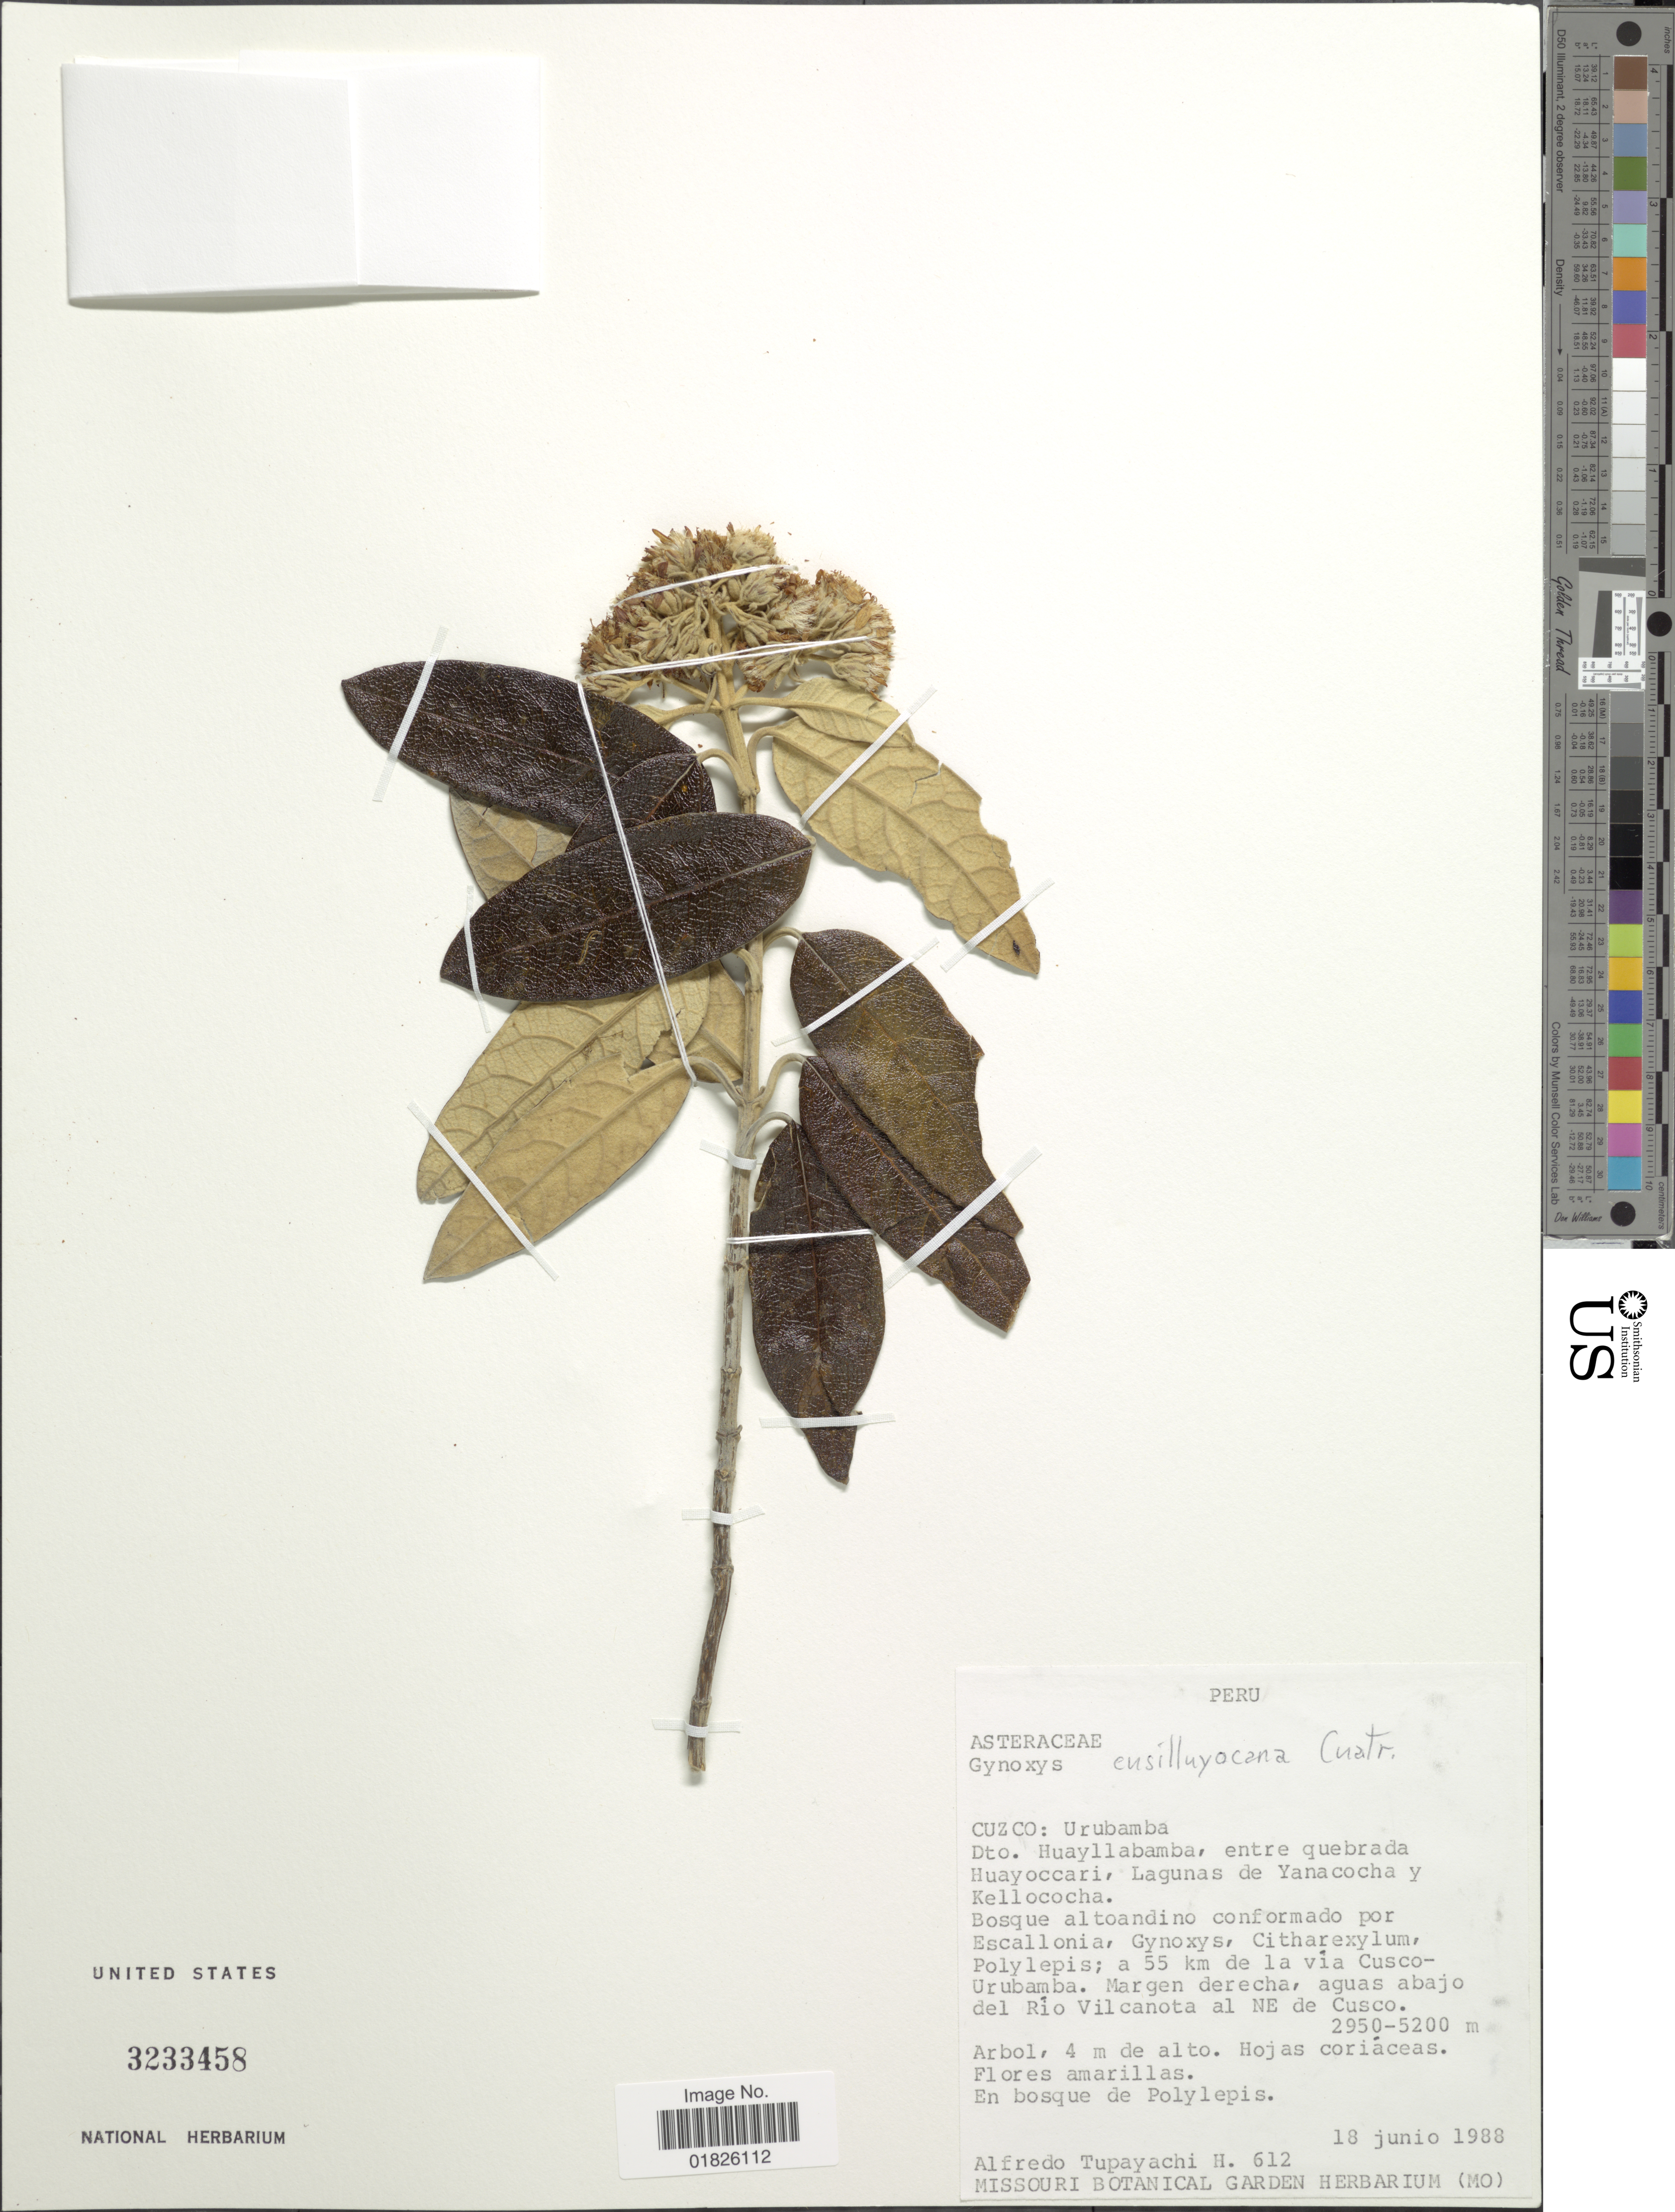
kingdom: Plantae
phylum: Tracheophyta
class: Magnoliopsida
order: Asterales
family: Asteraceae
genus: Gynoxys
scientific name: Gynoxys cusilluyocana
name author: Cuatrec.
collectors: A. Tupayachi H.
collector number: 612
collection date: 1988-06-18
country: Peru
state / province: Cusco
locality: Urubamba. Dto. Huayllabamba, entre quebrada Huayoccari, Lagunas de Yanacocha y Kellococha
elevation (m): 2950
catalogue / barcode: US 3233458